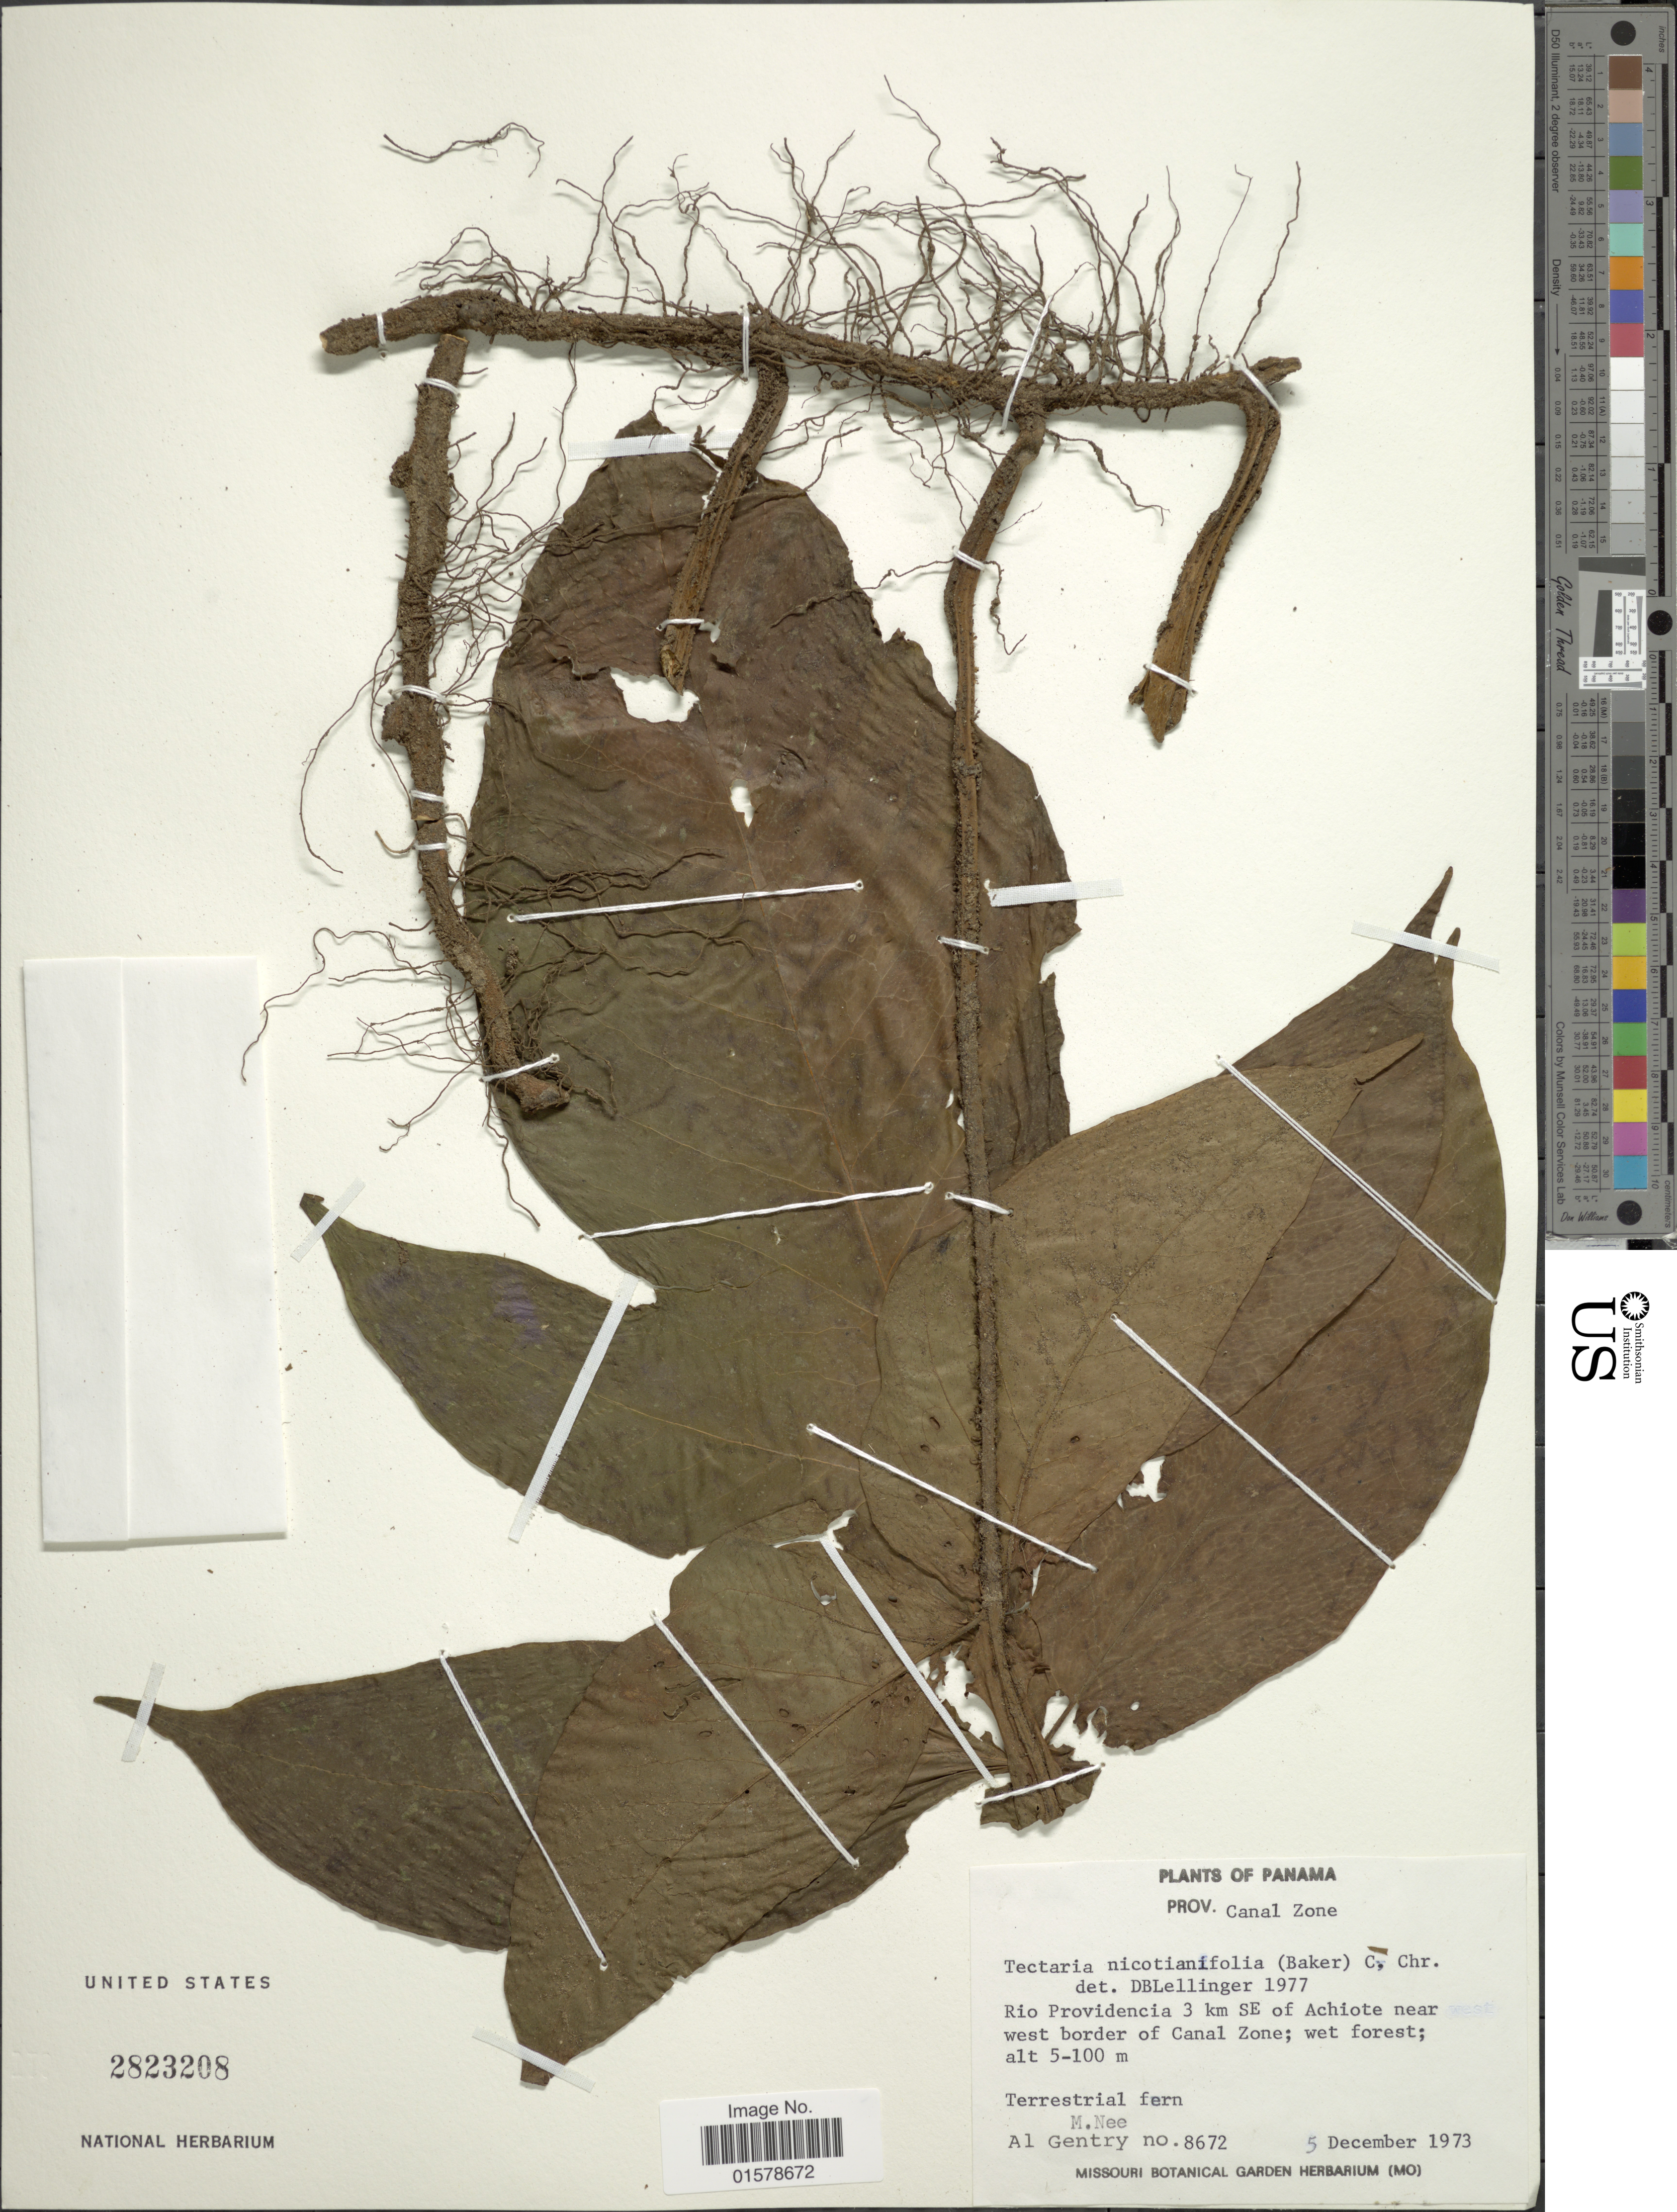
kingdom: Plantae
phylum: Tracheophyta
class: Polypodiopsida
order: Polypodiales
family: Tectariaceae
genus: Tectaria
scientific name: Tectaria nicotianifolia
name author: (Baker) C. Chr.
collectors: M. Nee & A. H. Gentry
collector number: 8672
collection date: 1973-12-05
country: Panama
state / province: Colón / Panamá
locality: Canal Zone, Rio Providencia 3 km SE of Achiote near west border of Canal Zone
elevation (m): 5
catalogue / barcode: US 2823208